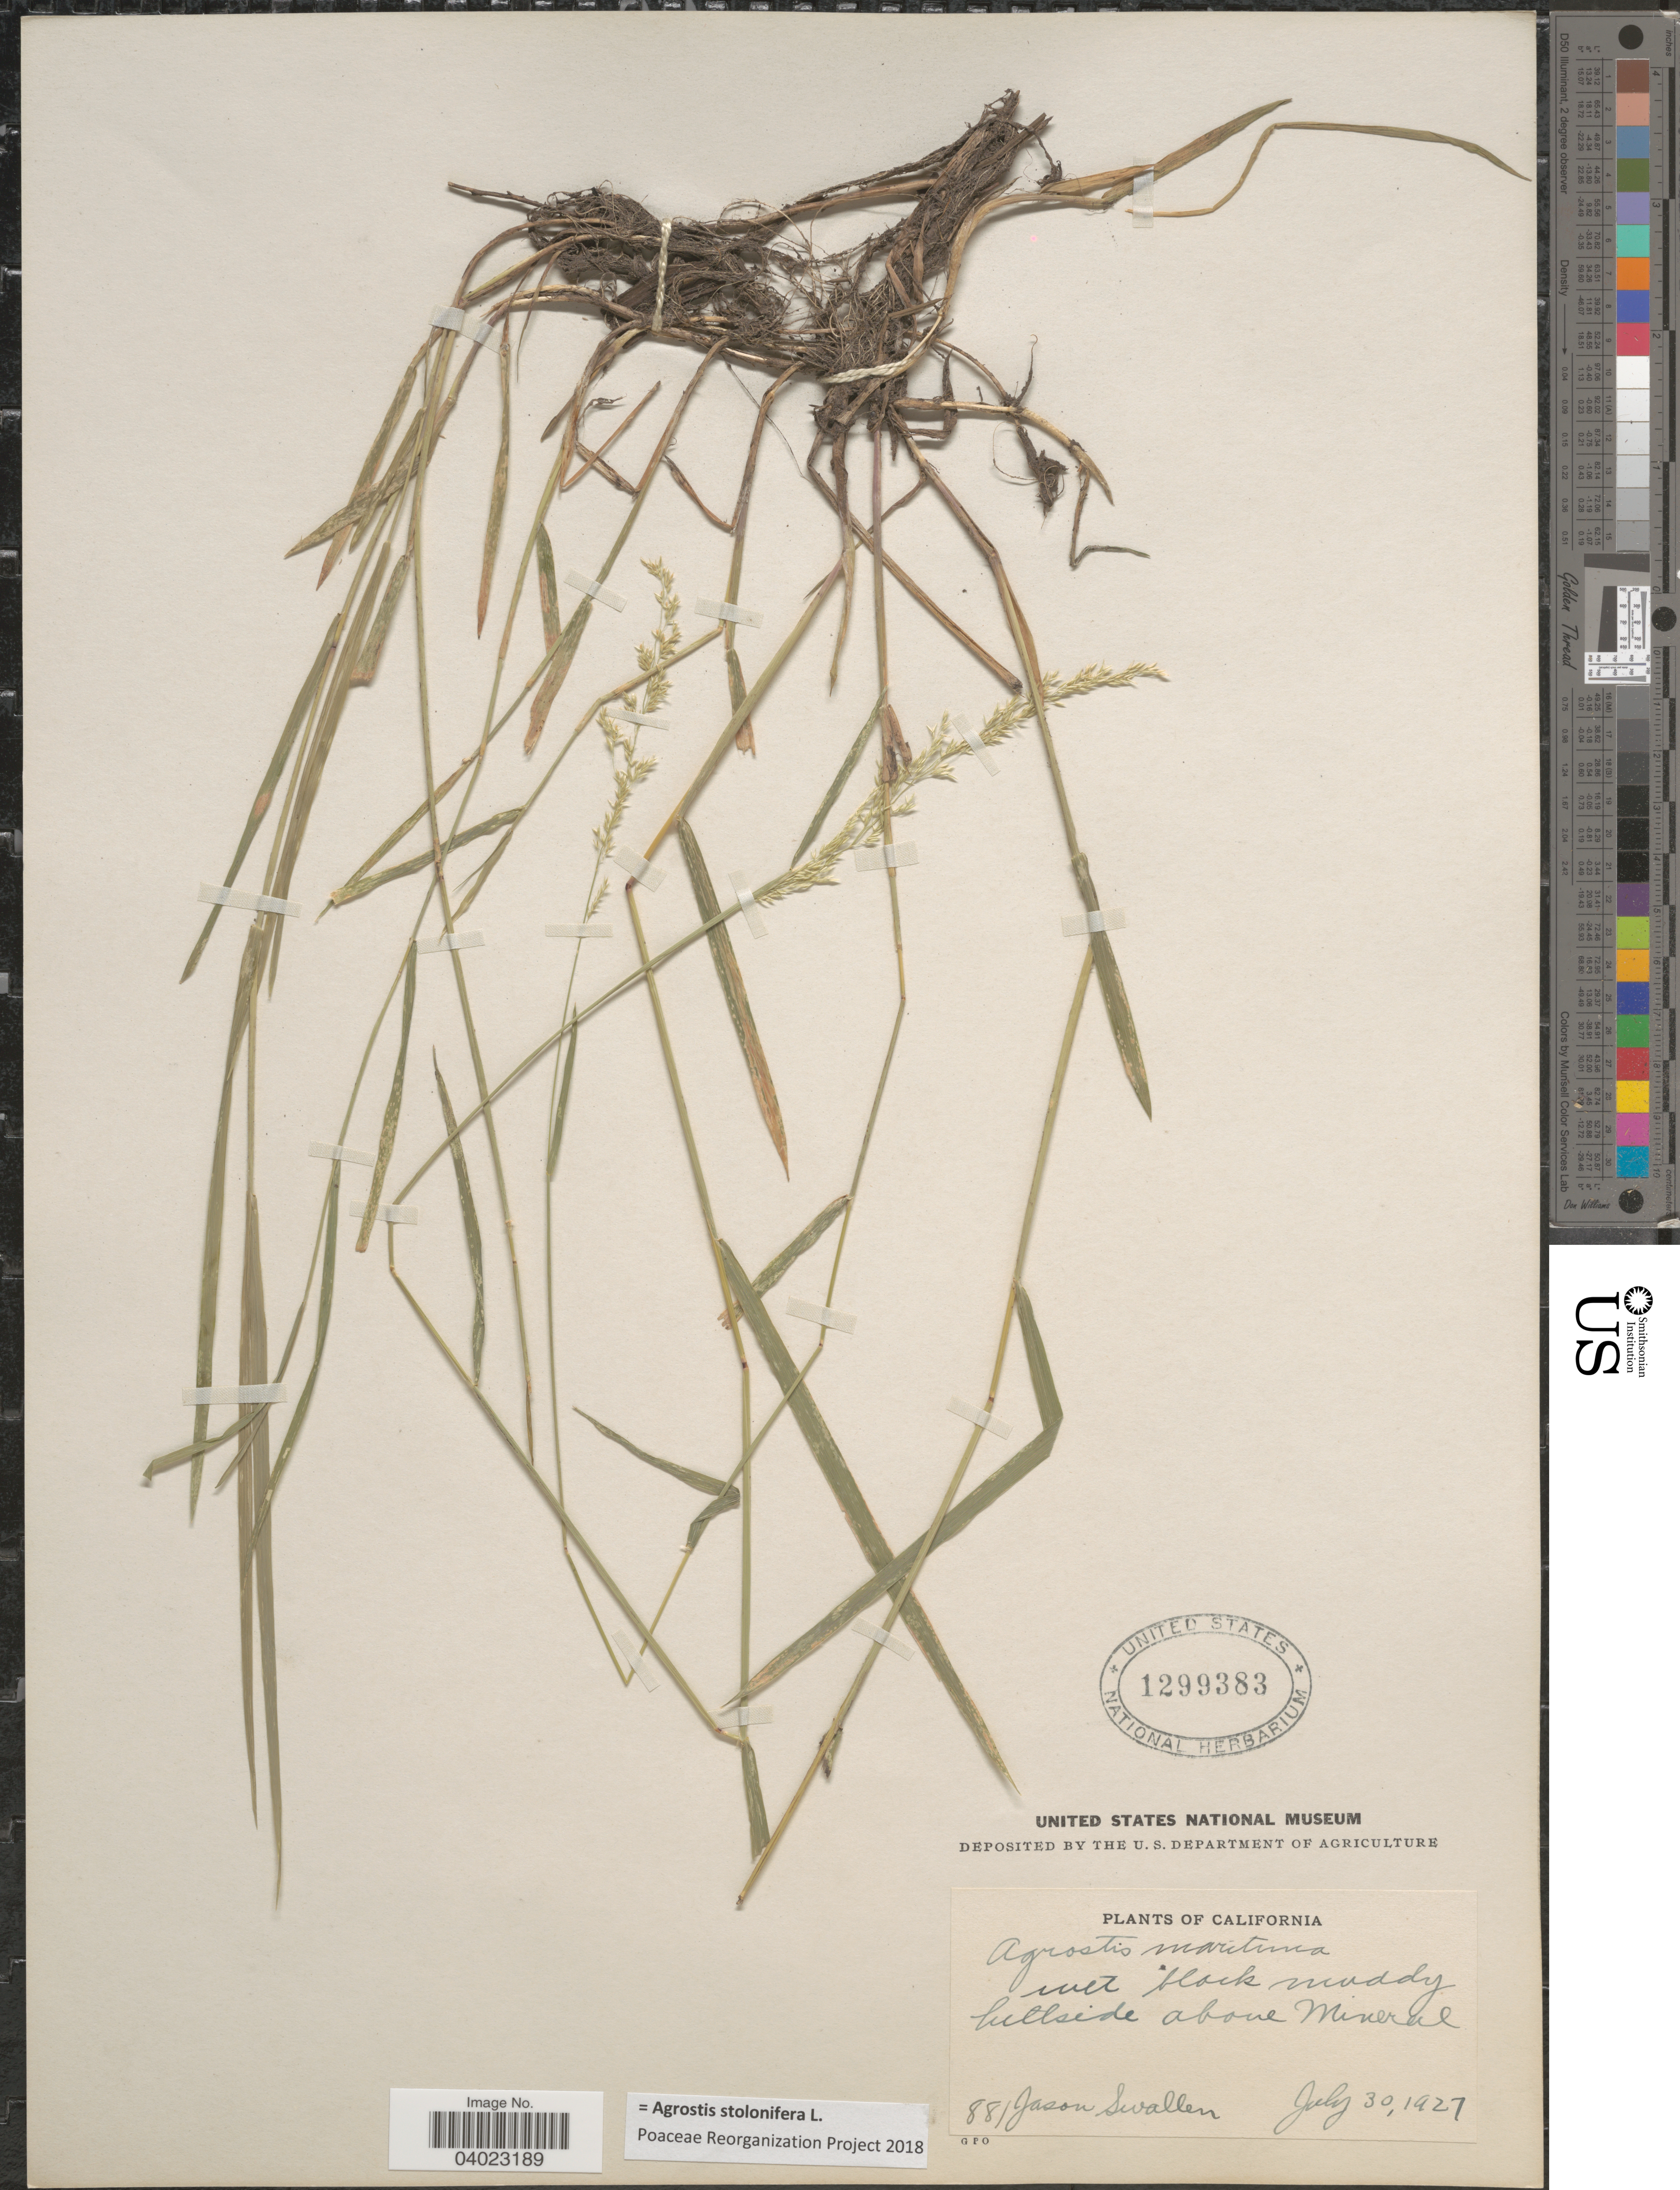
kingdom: Plantae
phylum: Tracheophyta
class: Liliopsida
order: Poales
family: Poaceae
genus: Agrostis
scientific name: Agrostis stolonifera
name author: L.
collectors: J. R. Swallen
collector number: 881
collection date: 1927-07-30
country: United States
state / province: California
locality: Wet black muddy hillside above Mineral.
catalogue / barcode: US 1299383